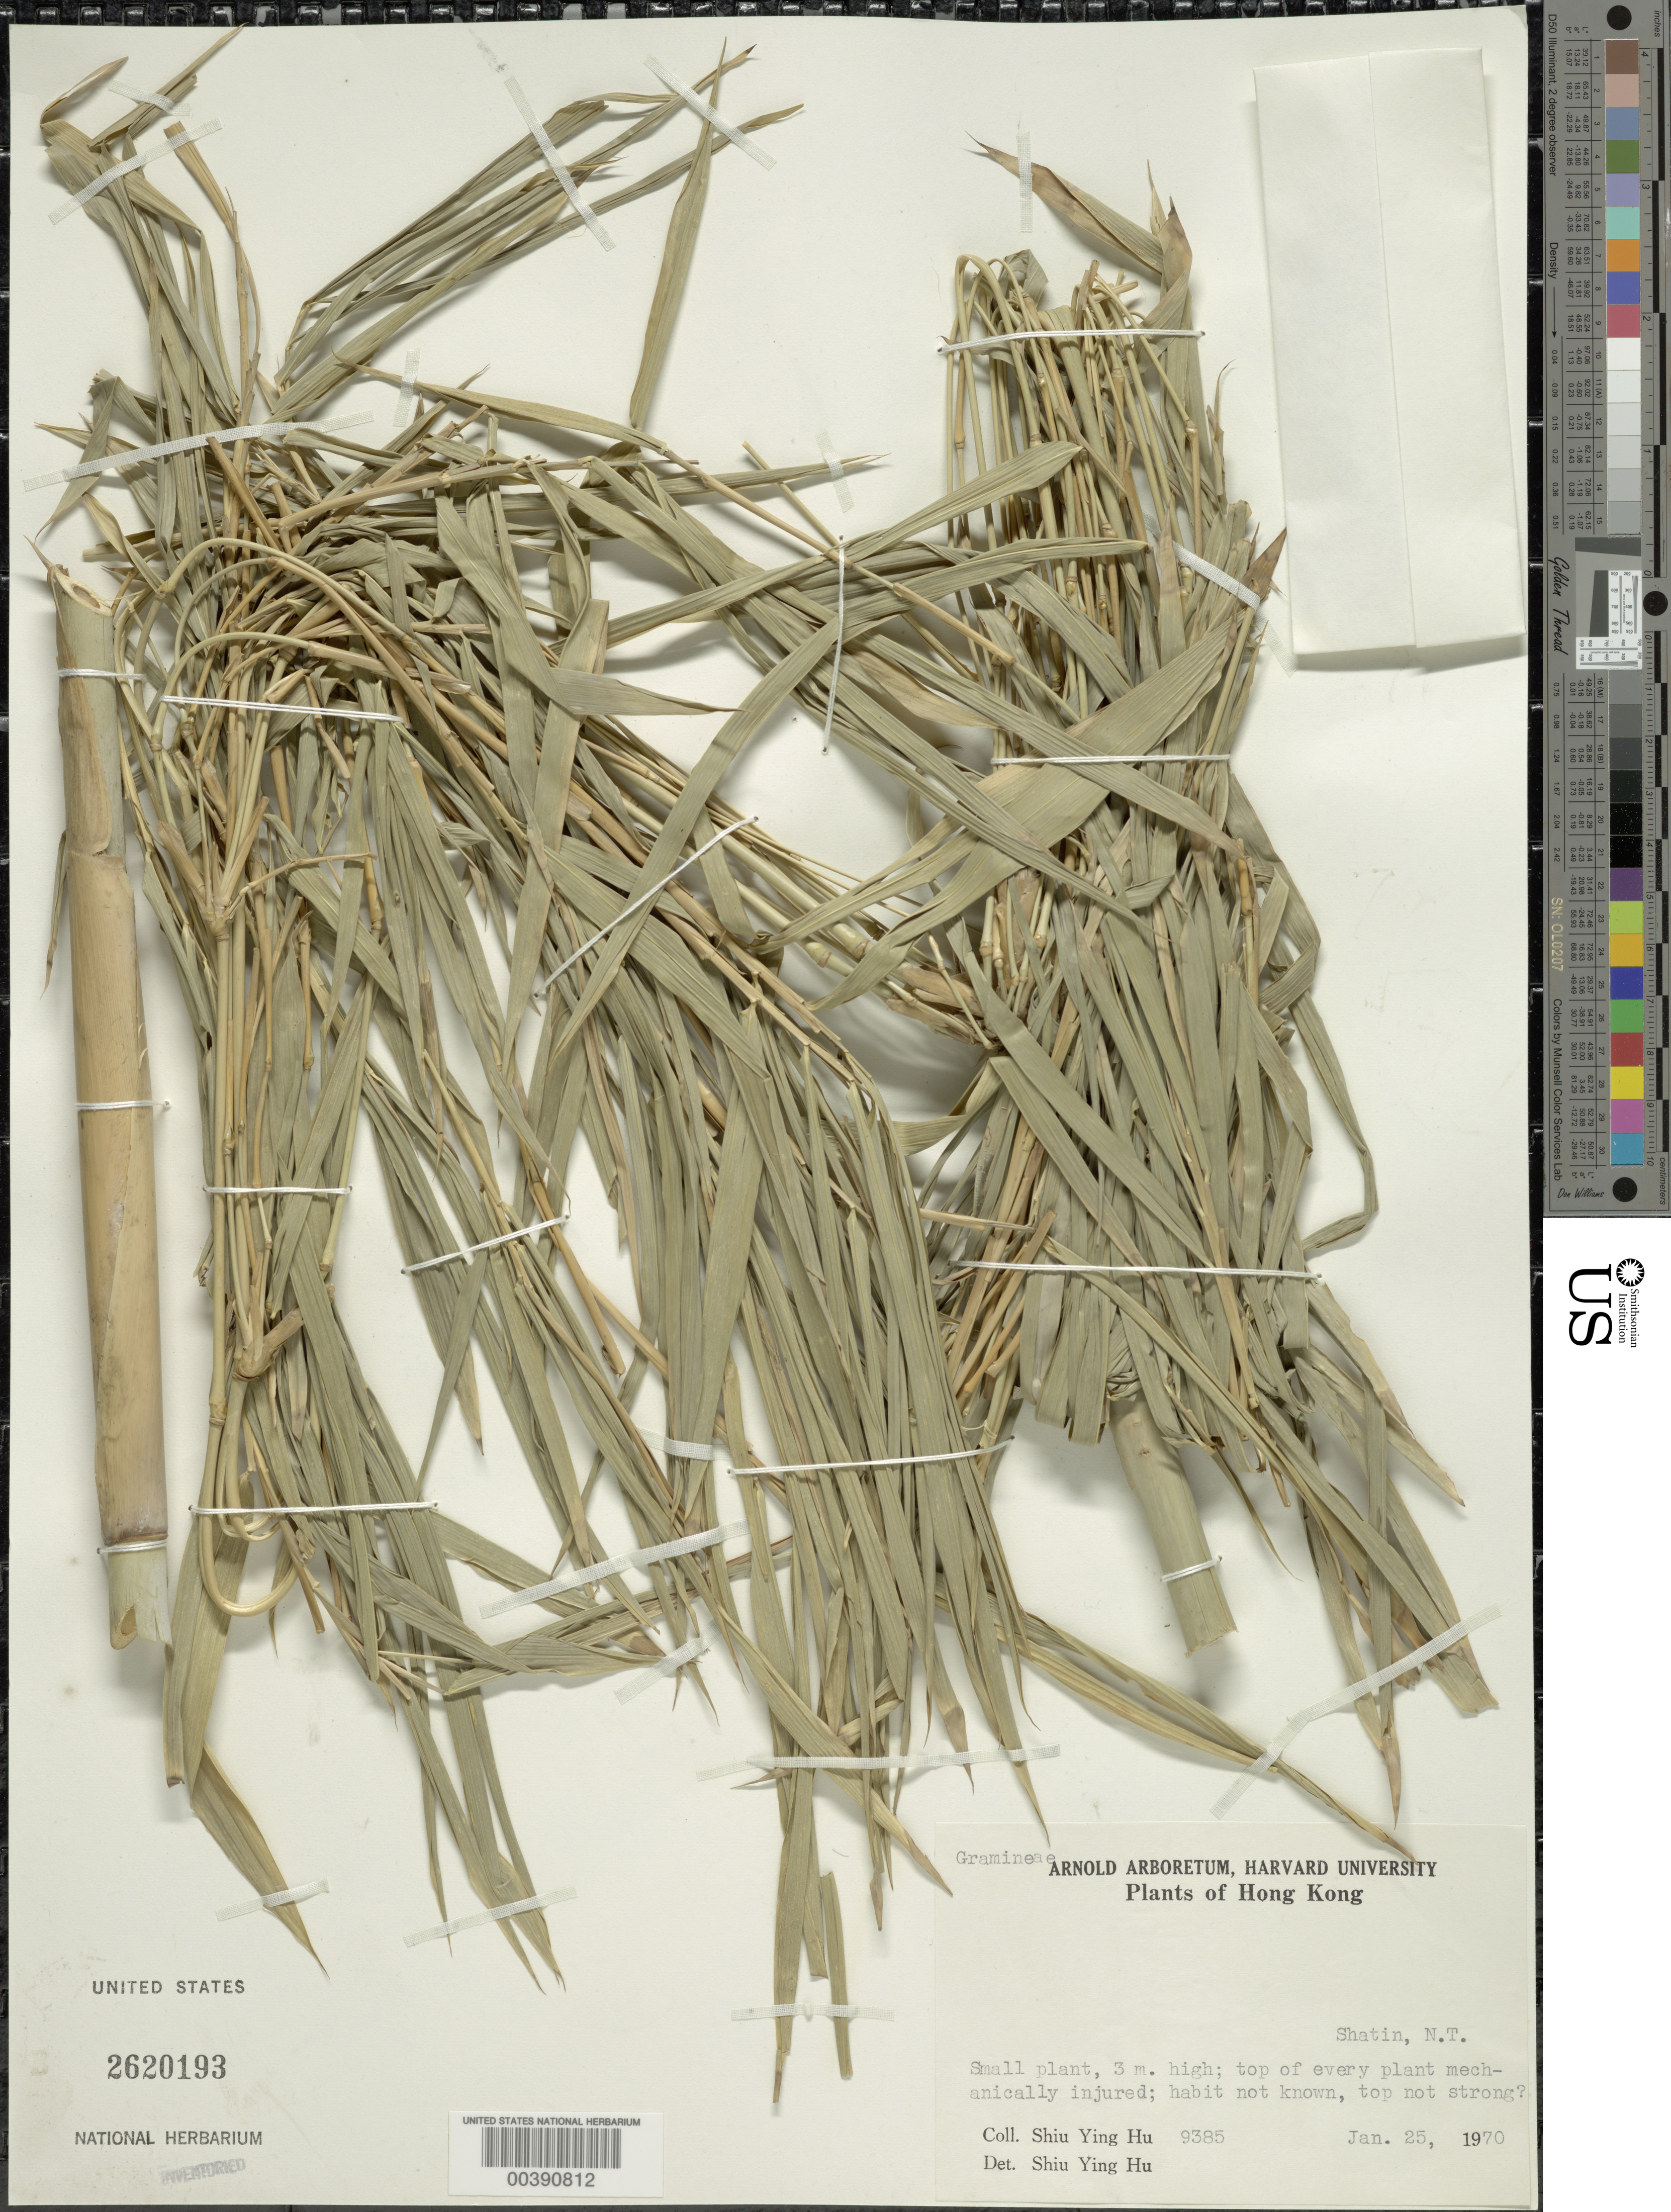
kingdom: Plantae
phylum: Tracheophyta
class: Liliopsida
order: Poales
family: Poaceae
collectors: Y. Shiu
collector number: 9385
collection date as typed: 25 Jan 1970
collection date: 1970-01-25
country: China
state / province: Hong Kong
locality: Shatin, N. T.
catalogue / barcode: US 2620193